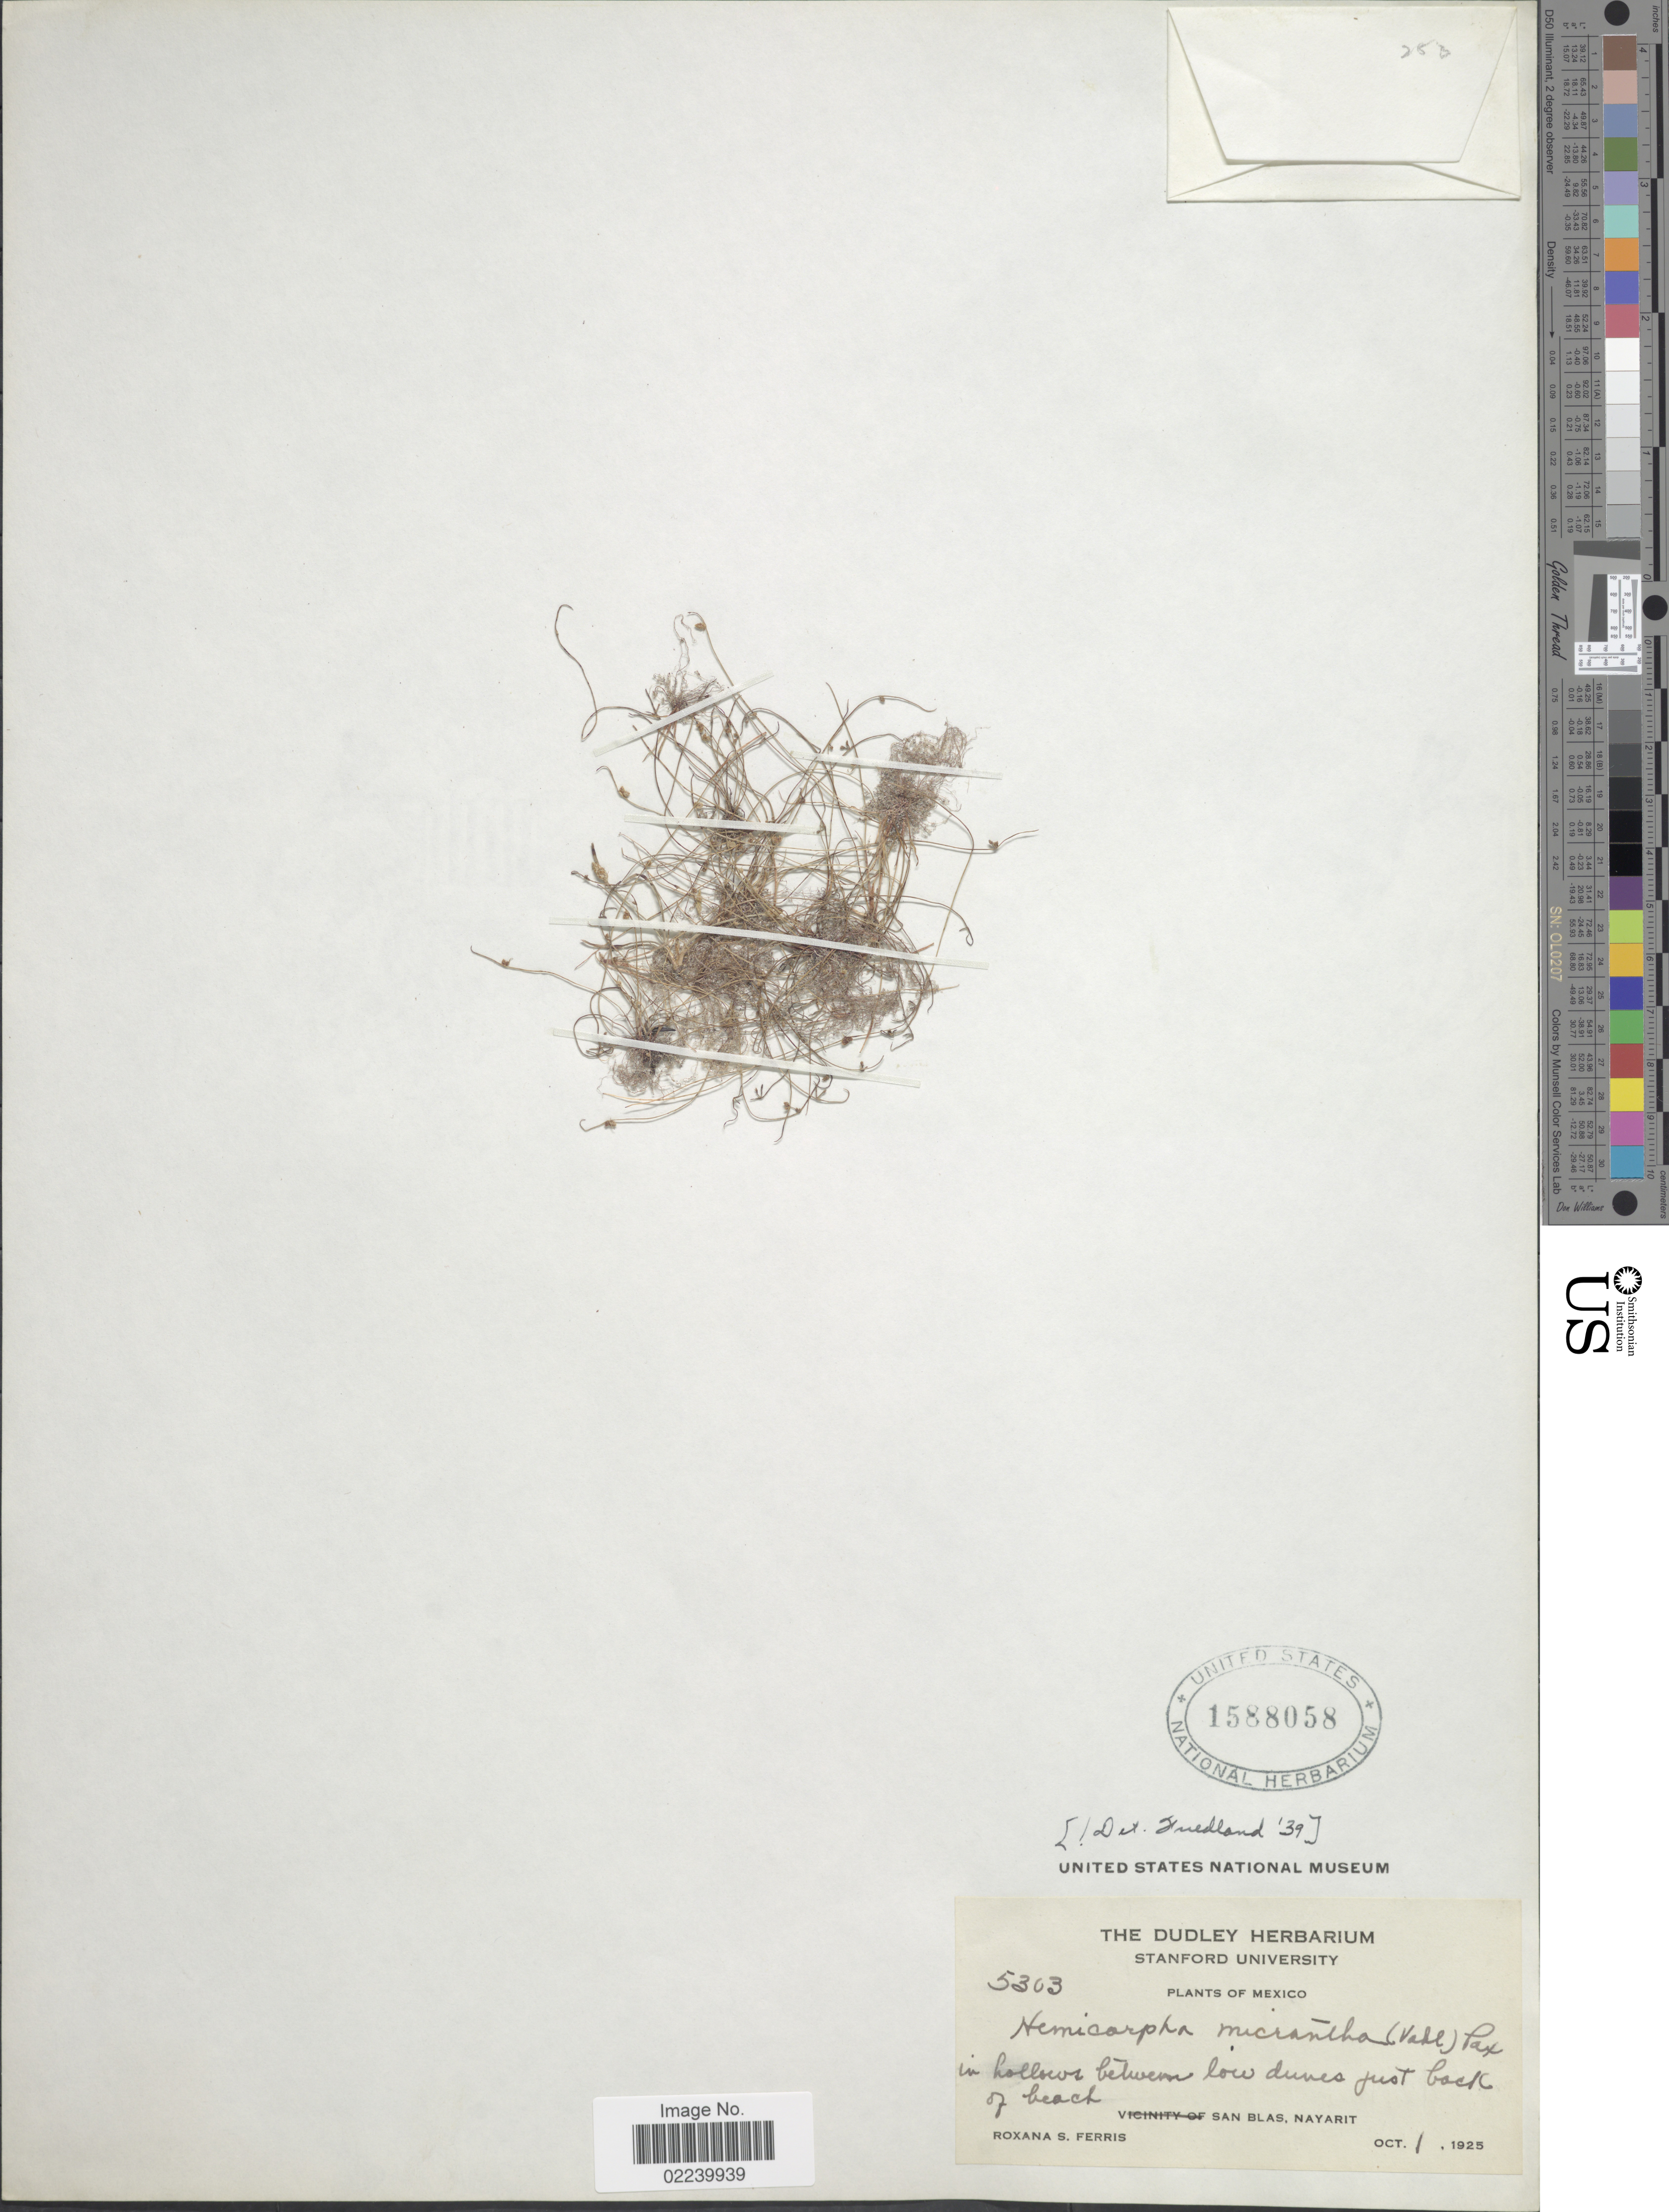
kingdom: Plantae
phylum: Tracheophyta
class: Liliopsida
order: Poales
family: Cyperaceae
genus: Cyperus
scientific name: Cyperus subsquarrosus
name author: (Muhl.) Bauters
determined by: Strong, M. T., (US), Smithsonian Institution - National Museum of Natural History (UNITED STATES)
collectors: R. S. Ferris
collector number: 5303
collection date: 1925-10-01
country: Mexico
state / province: Nayarit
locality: In hollows between low dunes just back of beach, San Blas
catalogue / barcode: US 1588058